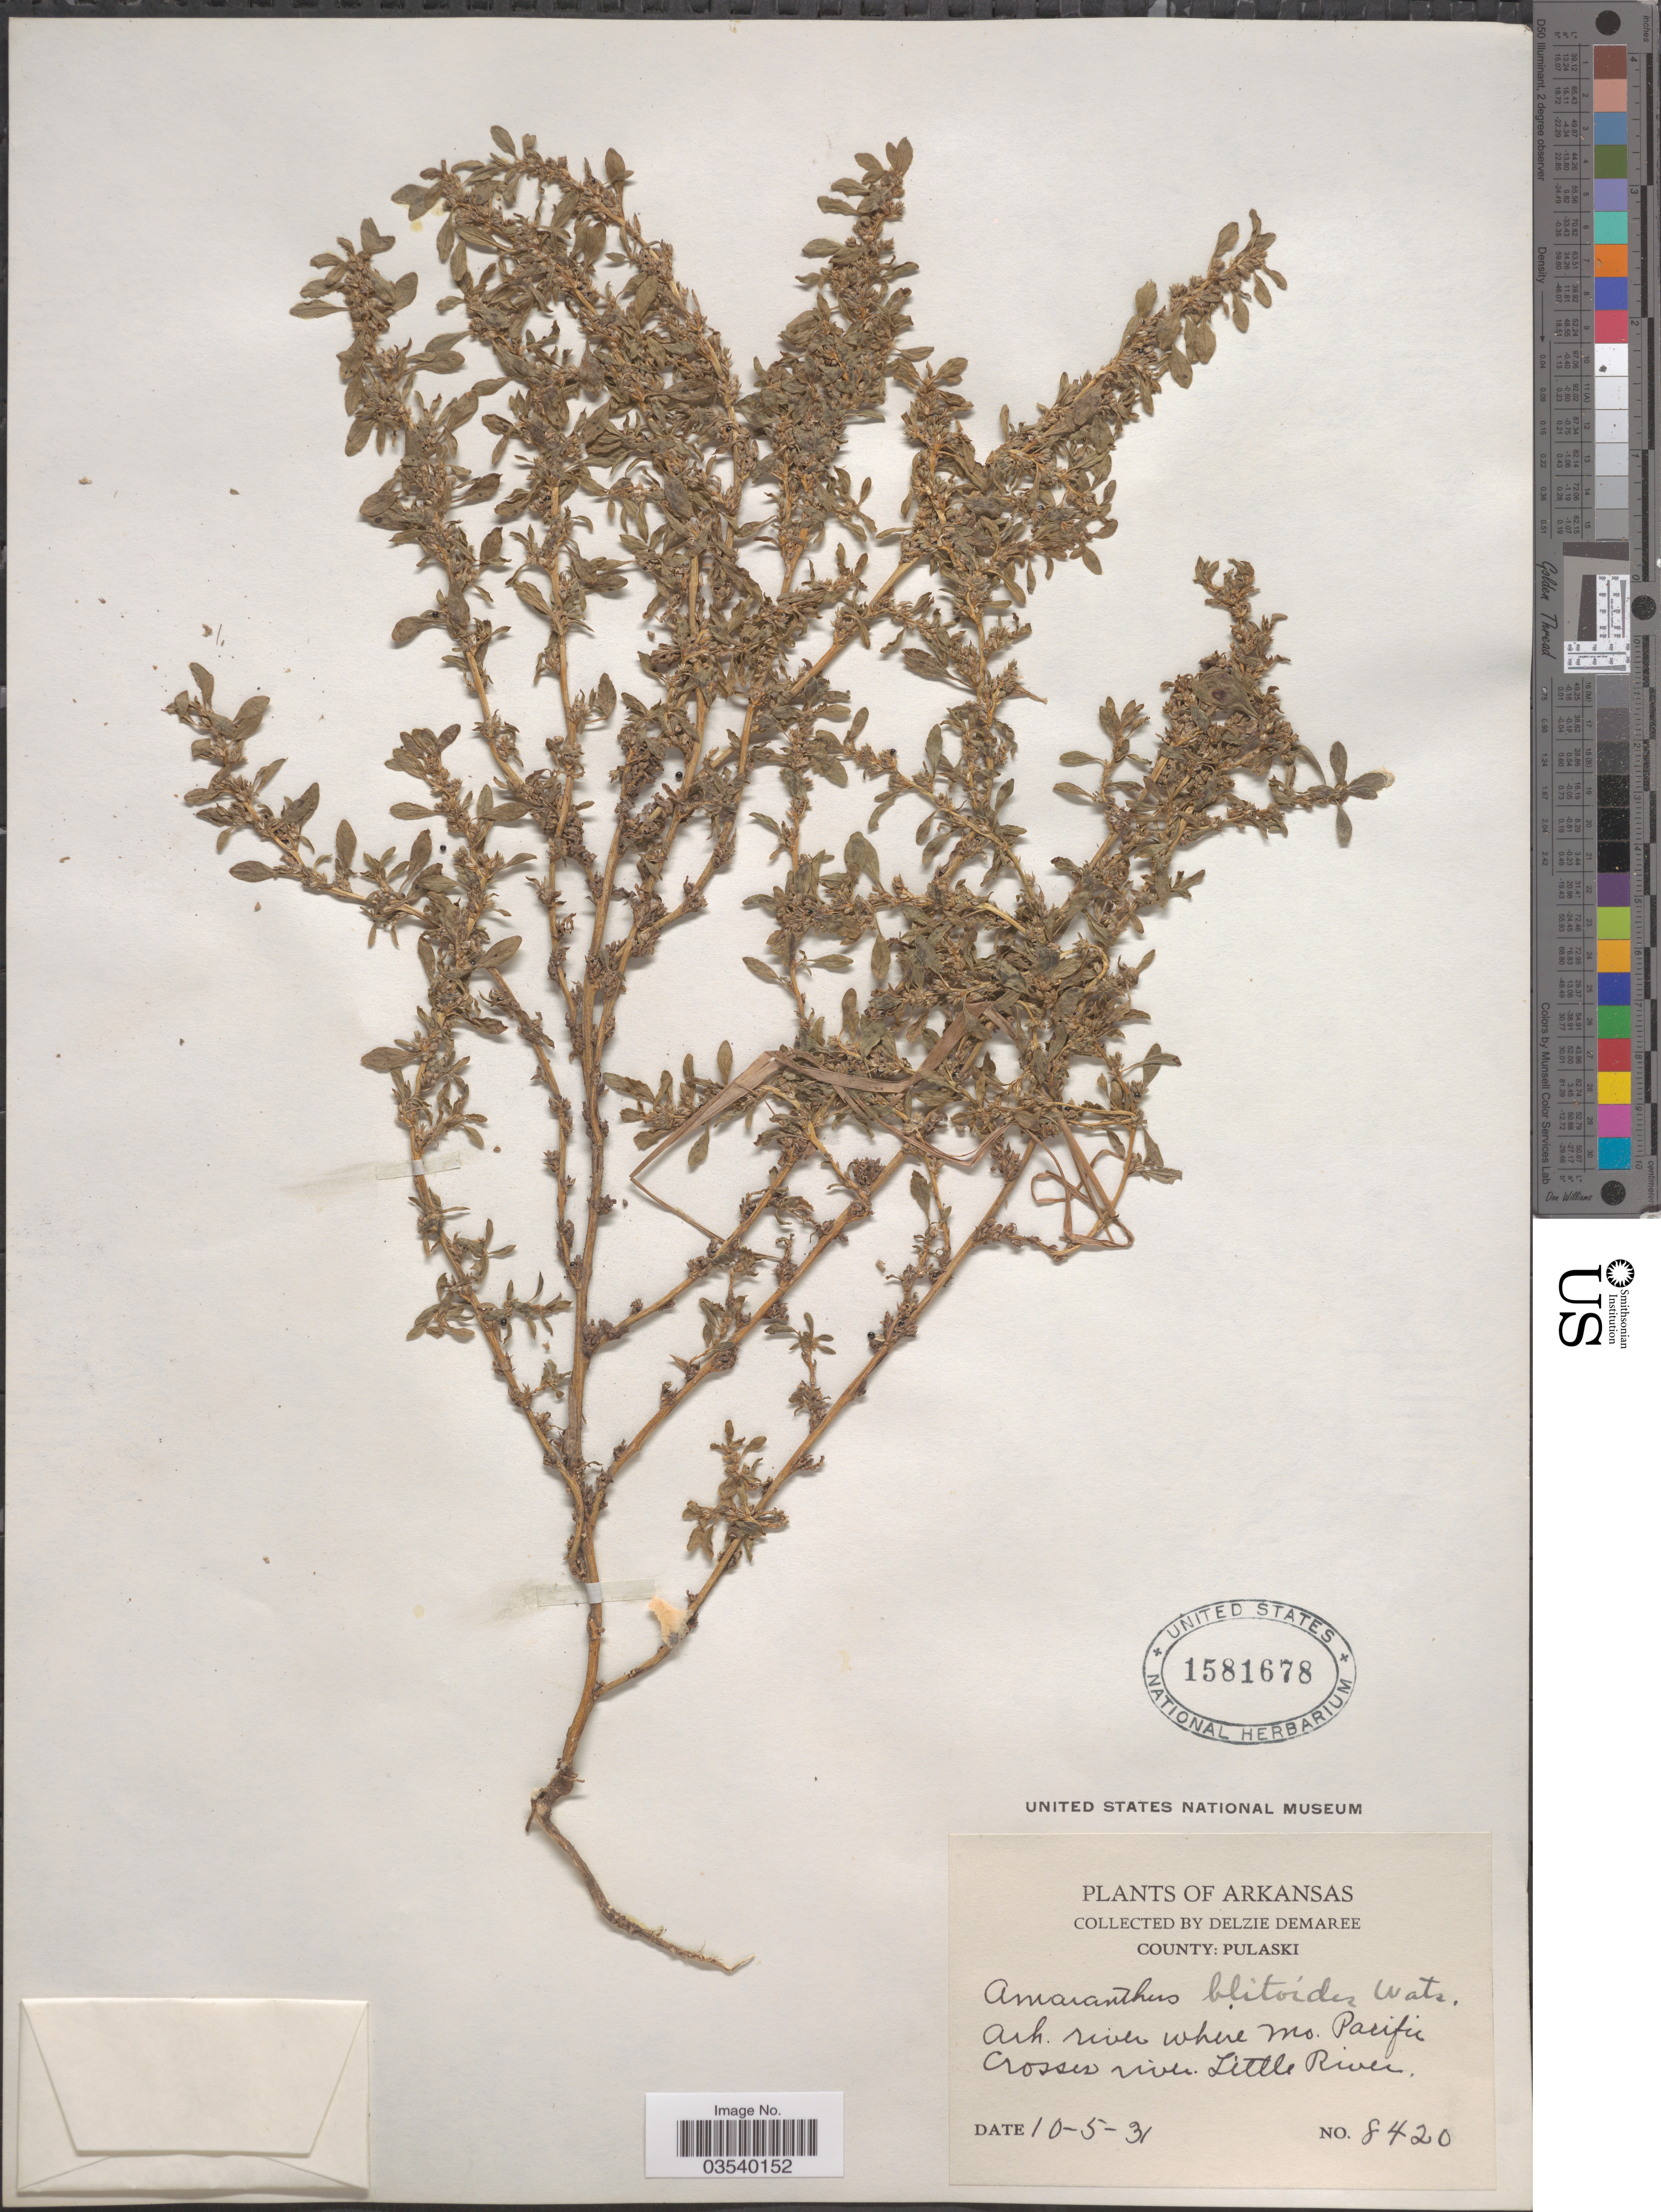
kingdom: Plantae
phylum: Tracheophyta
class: Magnoliopsida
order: Caryophyllales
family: Amaranthaceae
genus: Amaranthus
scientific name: Amaranthus blitoides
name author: S. Watson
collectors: D. Demaree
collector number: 8420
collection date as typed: Transcribed d/m/y: 5/10/31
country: United States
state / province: Arkansas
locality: County: Pulaski. Ark. river where Mo. Pacific Crosses river. Little River.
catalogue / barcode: US 1581678